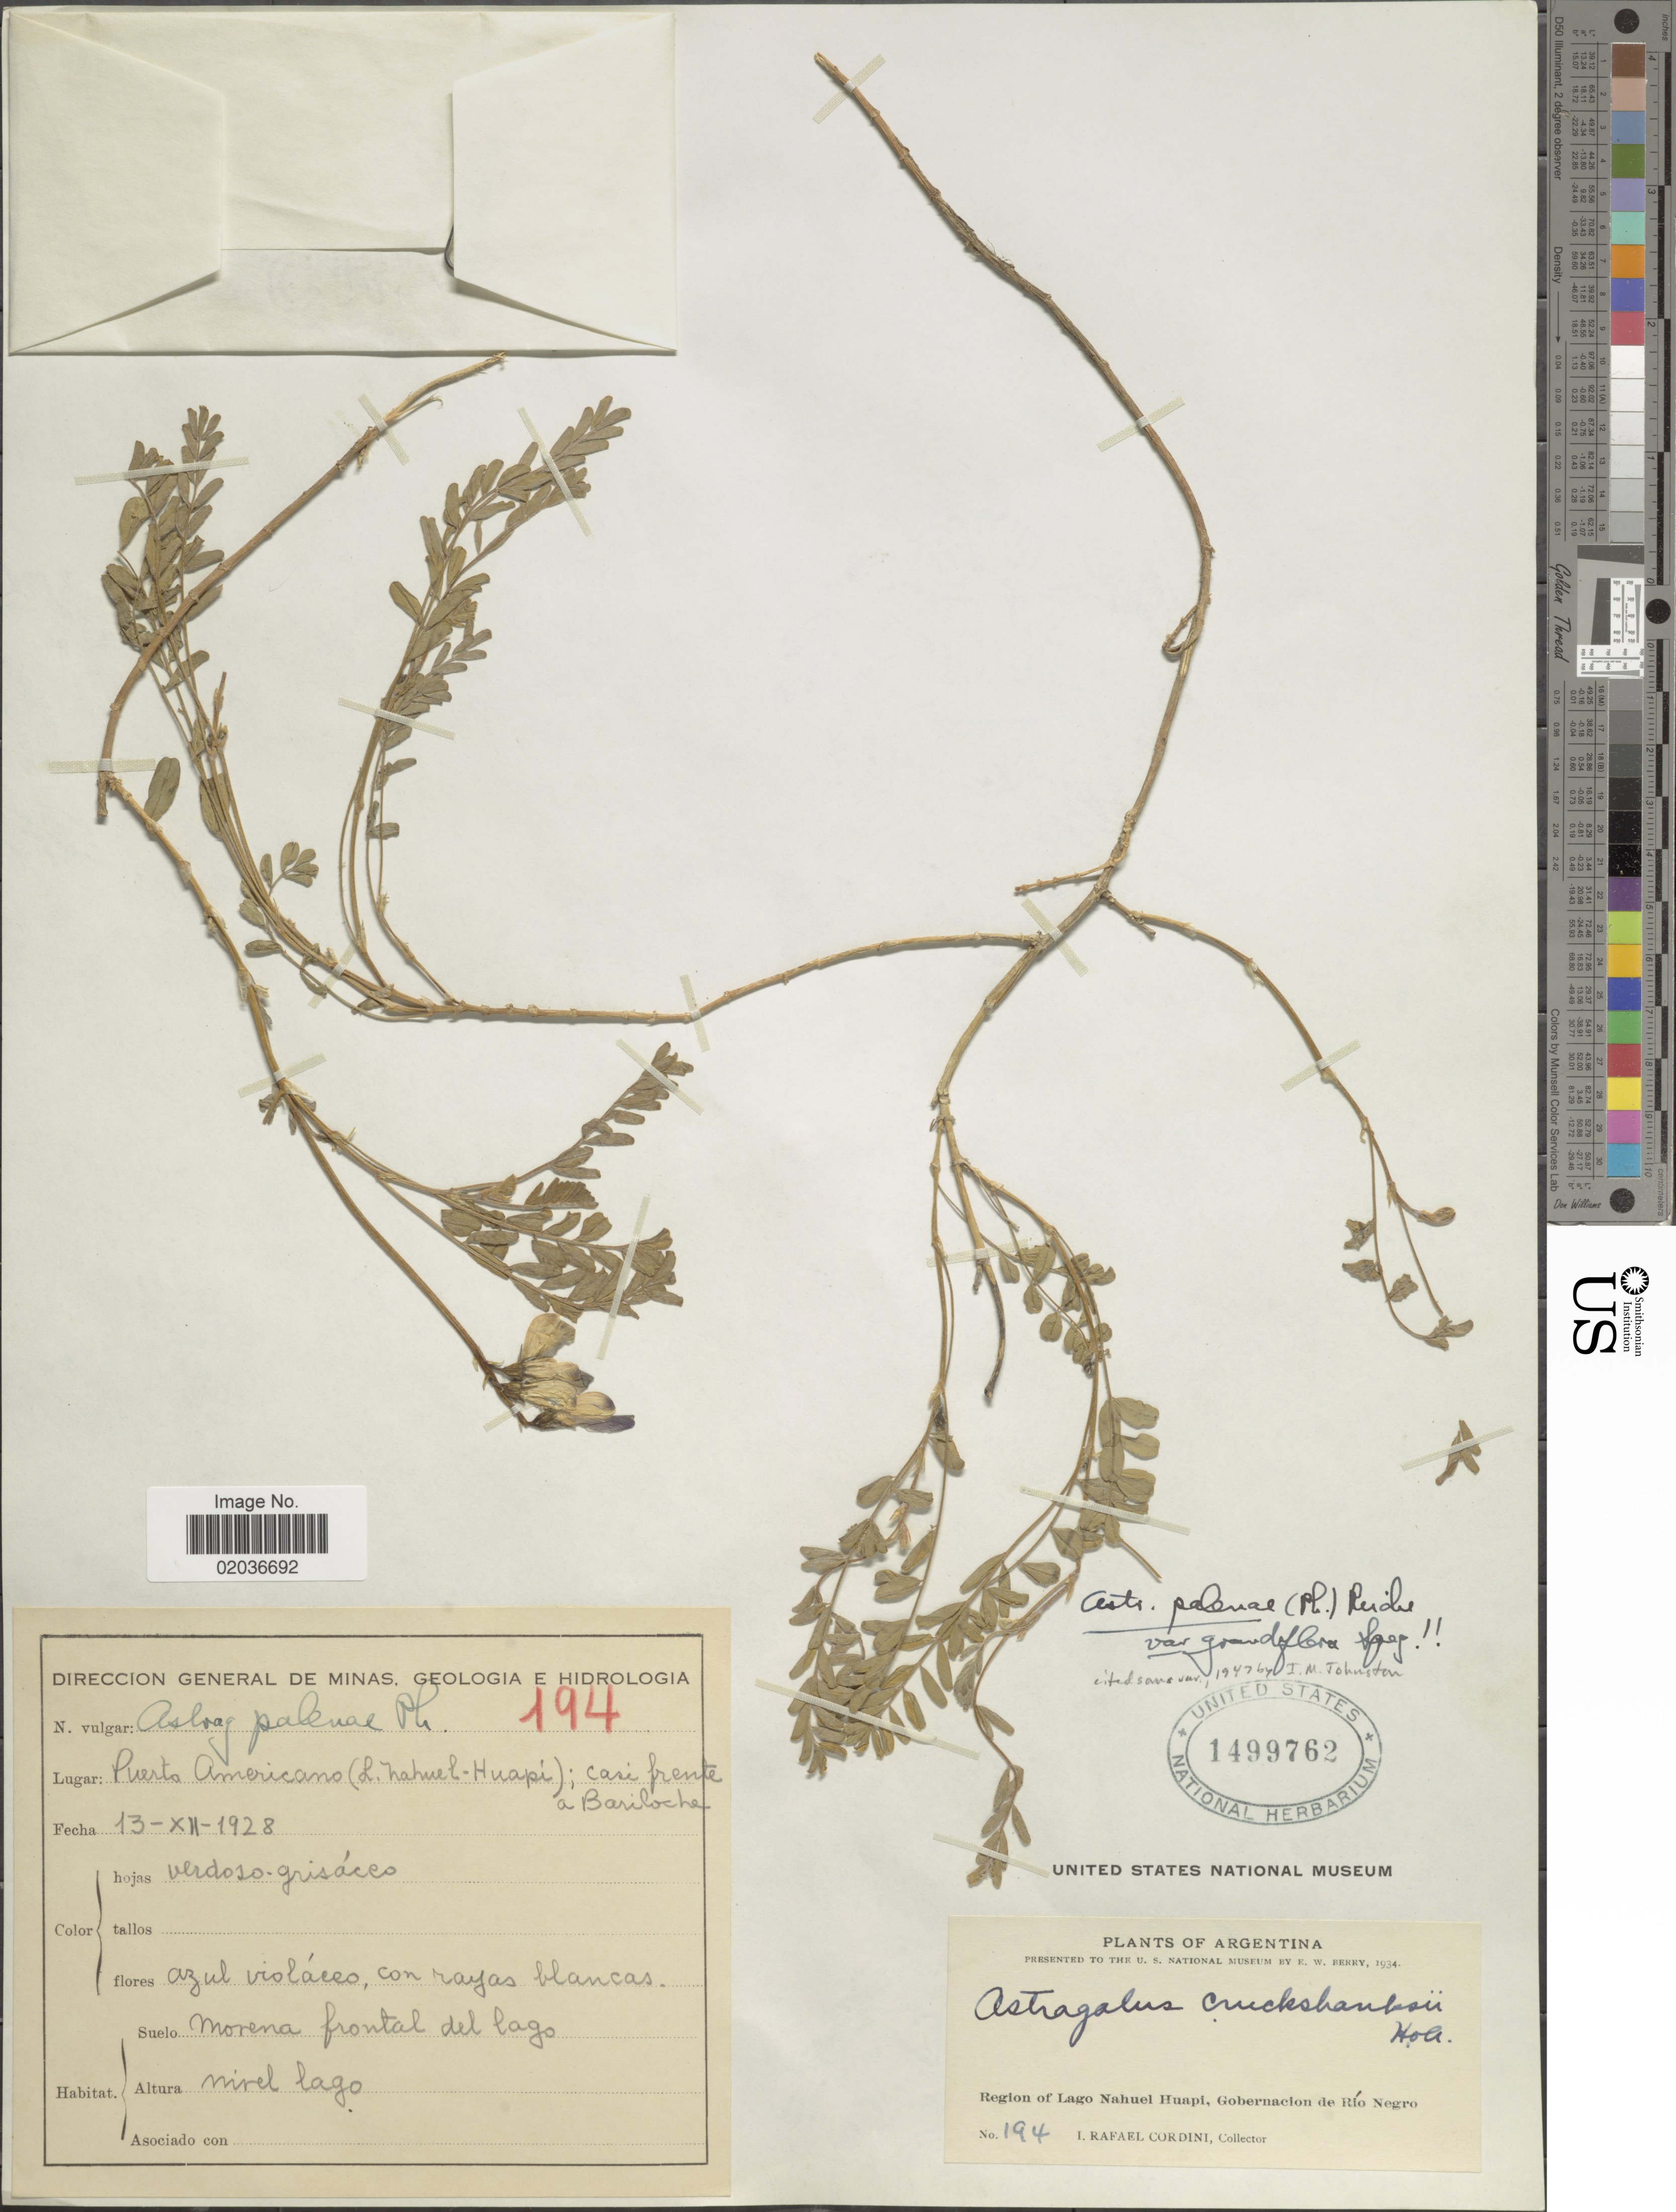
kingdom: Plantae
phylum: Tracheophyta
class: Magnoliopsida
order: Fabales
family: Fabaceae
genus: Astragalus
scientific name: Astragalus palenae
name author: (Phil.) Reiche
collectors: I. Cordini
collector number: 194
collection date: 1925-12-13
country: Argentina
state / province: Rio Negro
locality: Region of Lago Nahuel Huapi, Gobermacion de Río Negro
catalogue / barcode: US 1499762